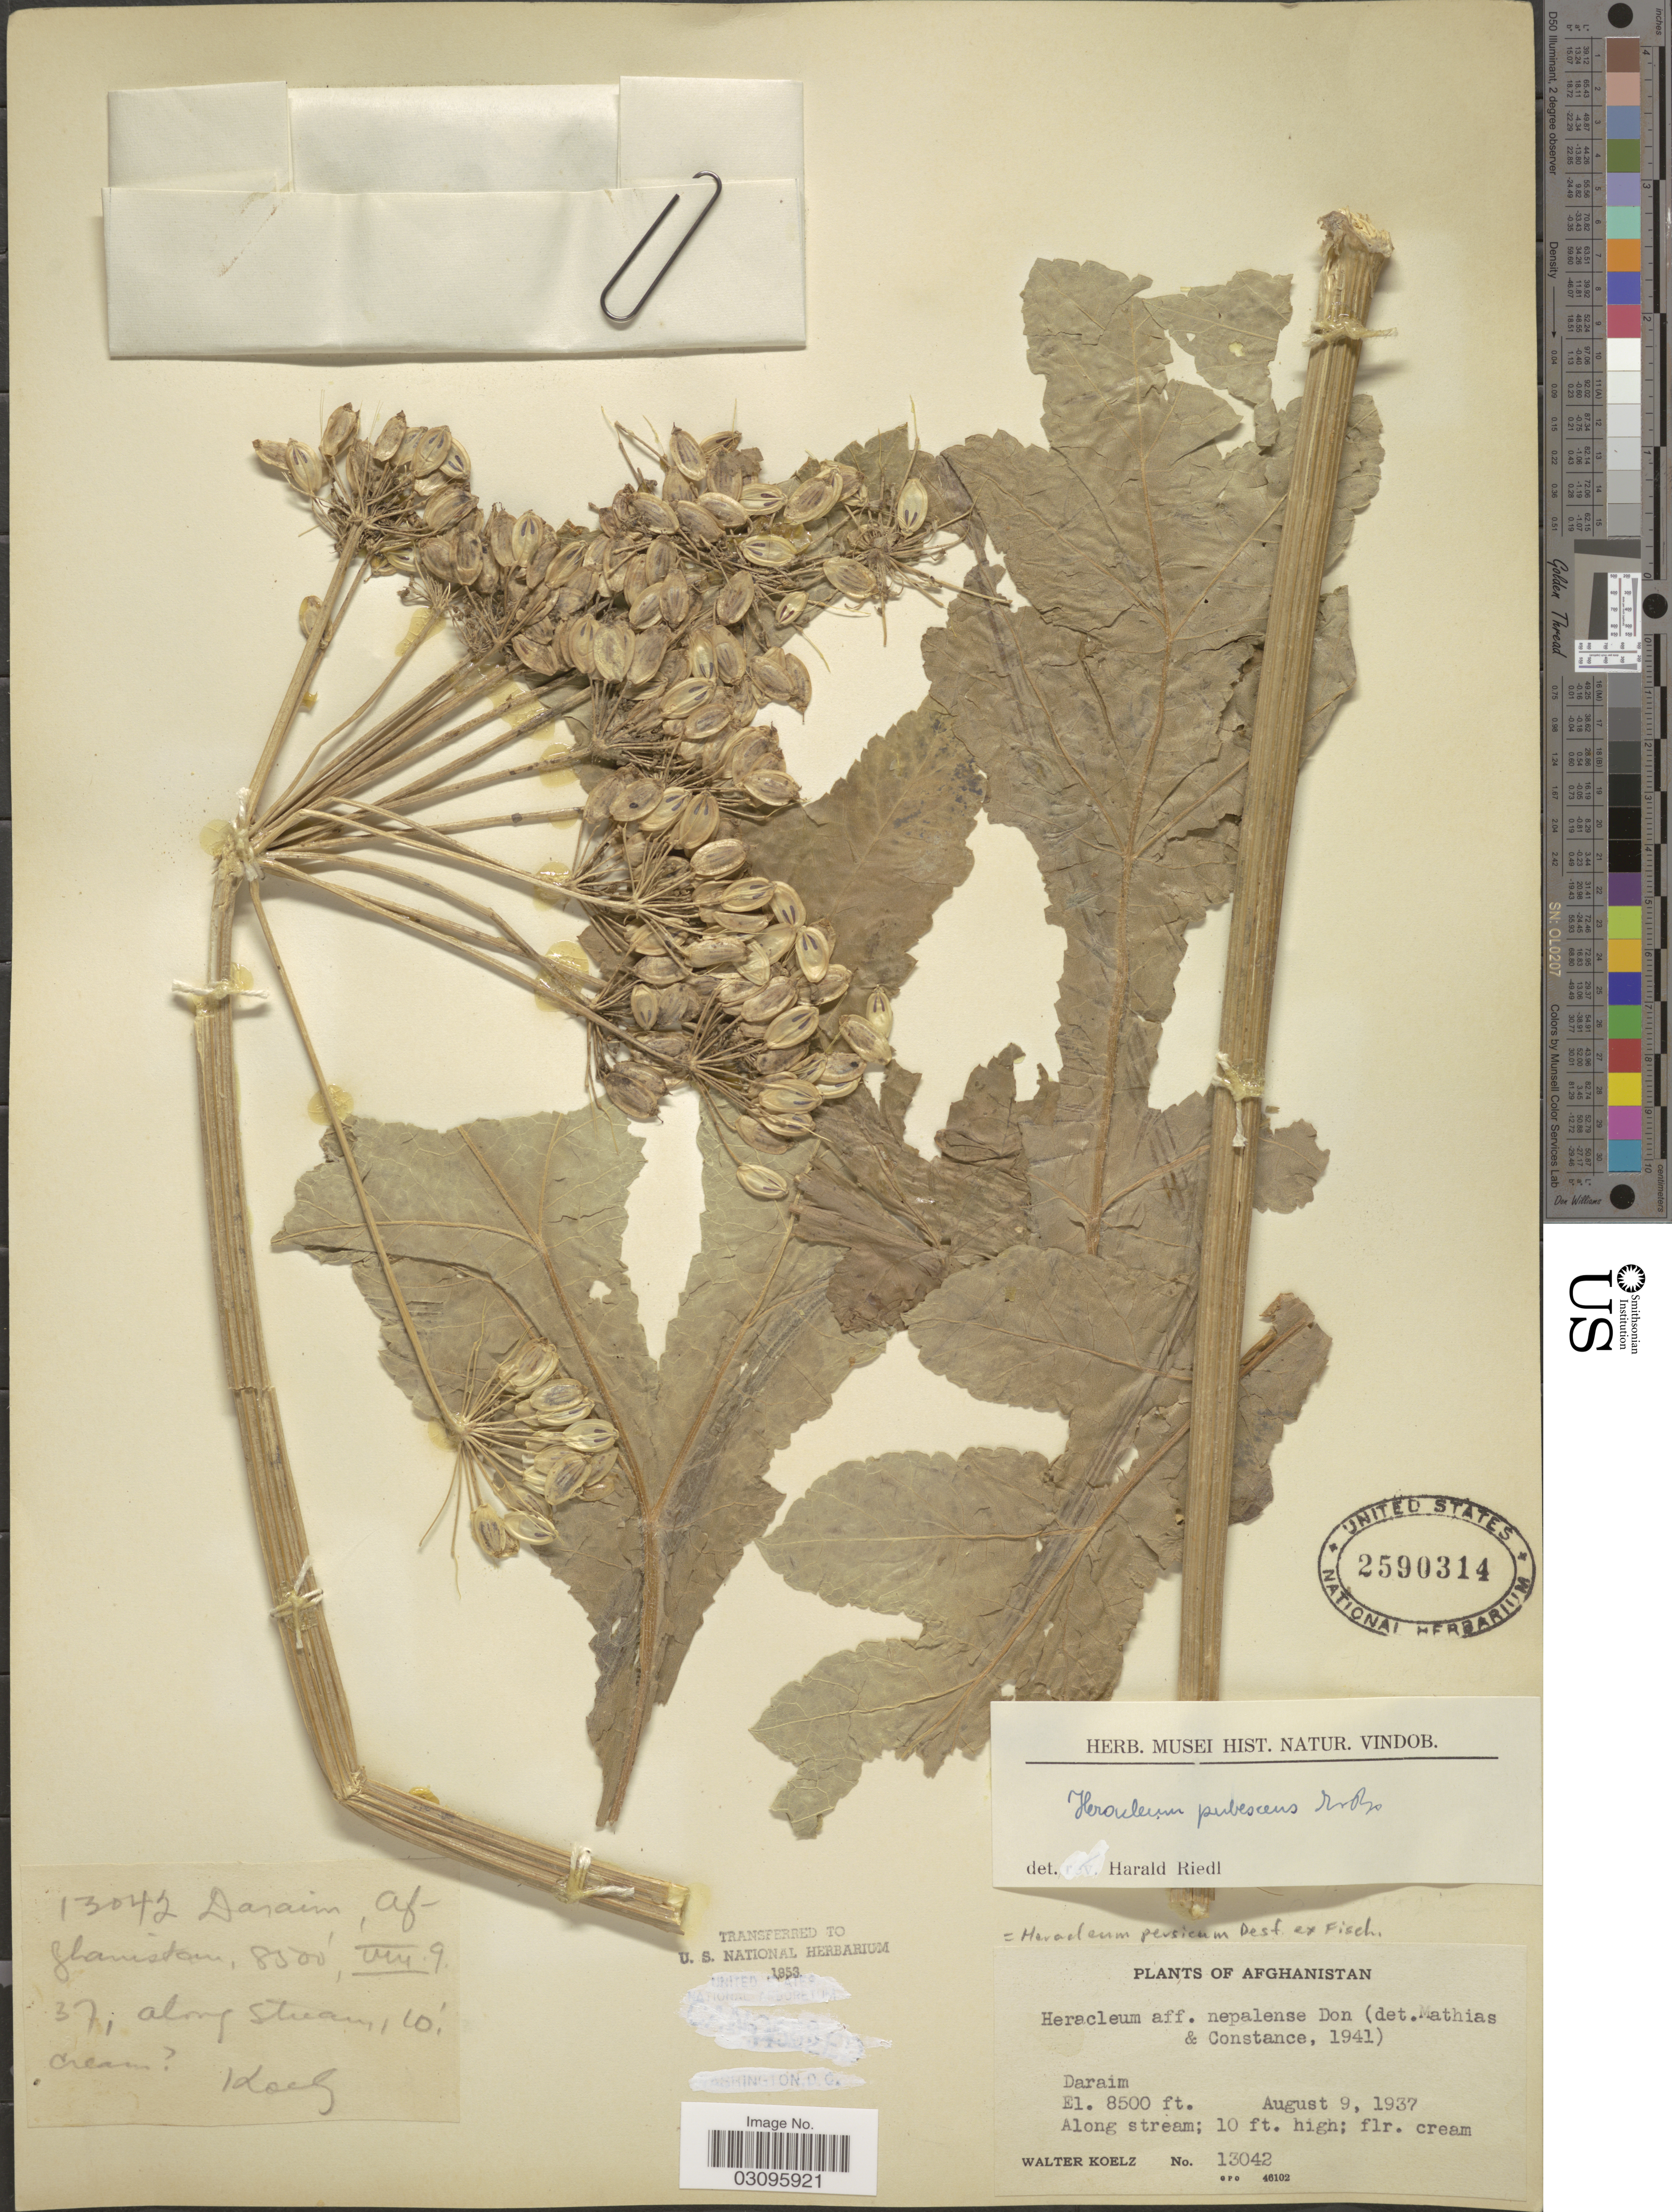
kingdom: Plantae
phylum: Tracheophyta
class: Magnoliopsida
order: Apiales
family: Apiaceae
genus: Heracleum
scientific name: Heracleum persicum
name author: Desf. ex Fische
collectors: W. N. Koelz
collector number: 13042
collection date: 1937-08-09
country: Afghanistan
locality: Daraim.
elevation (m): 2591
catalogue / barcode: US 2590314